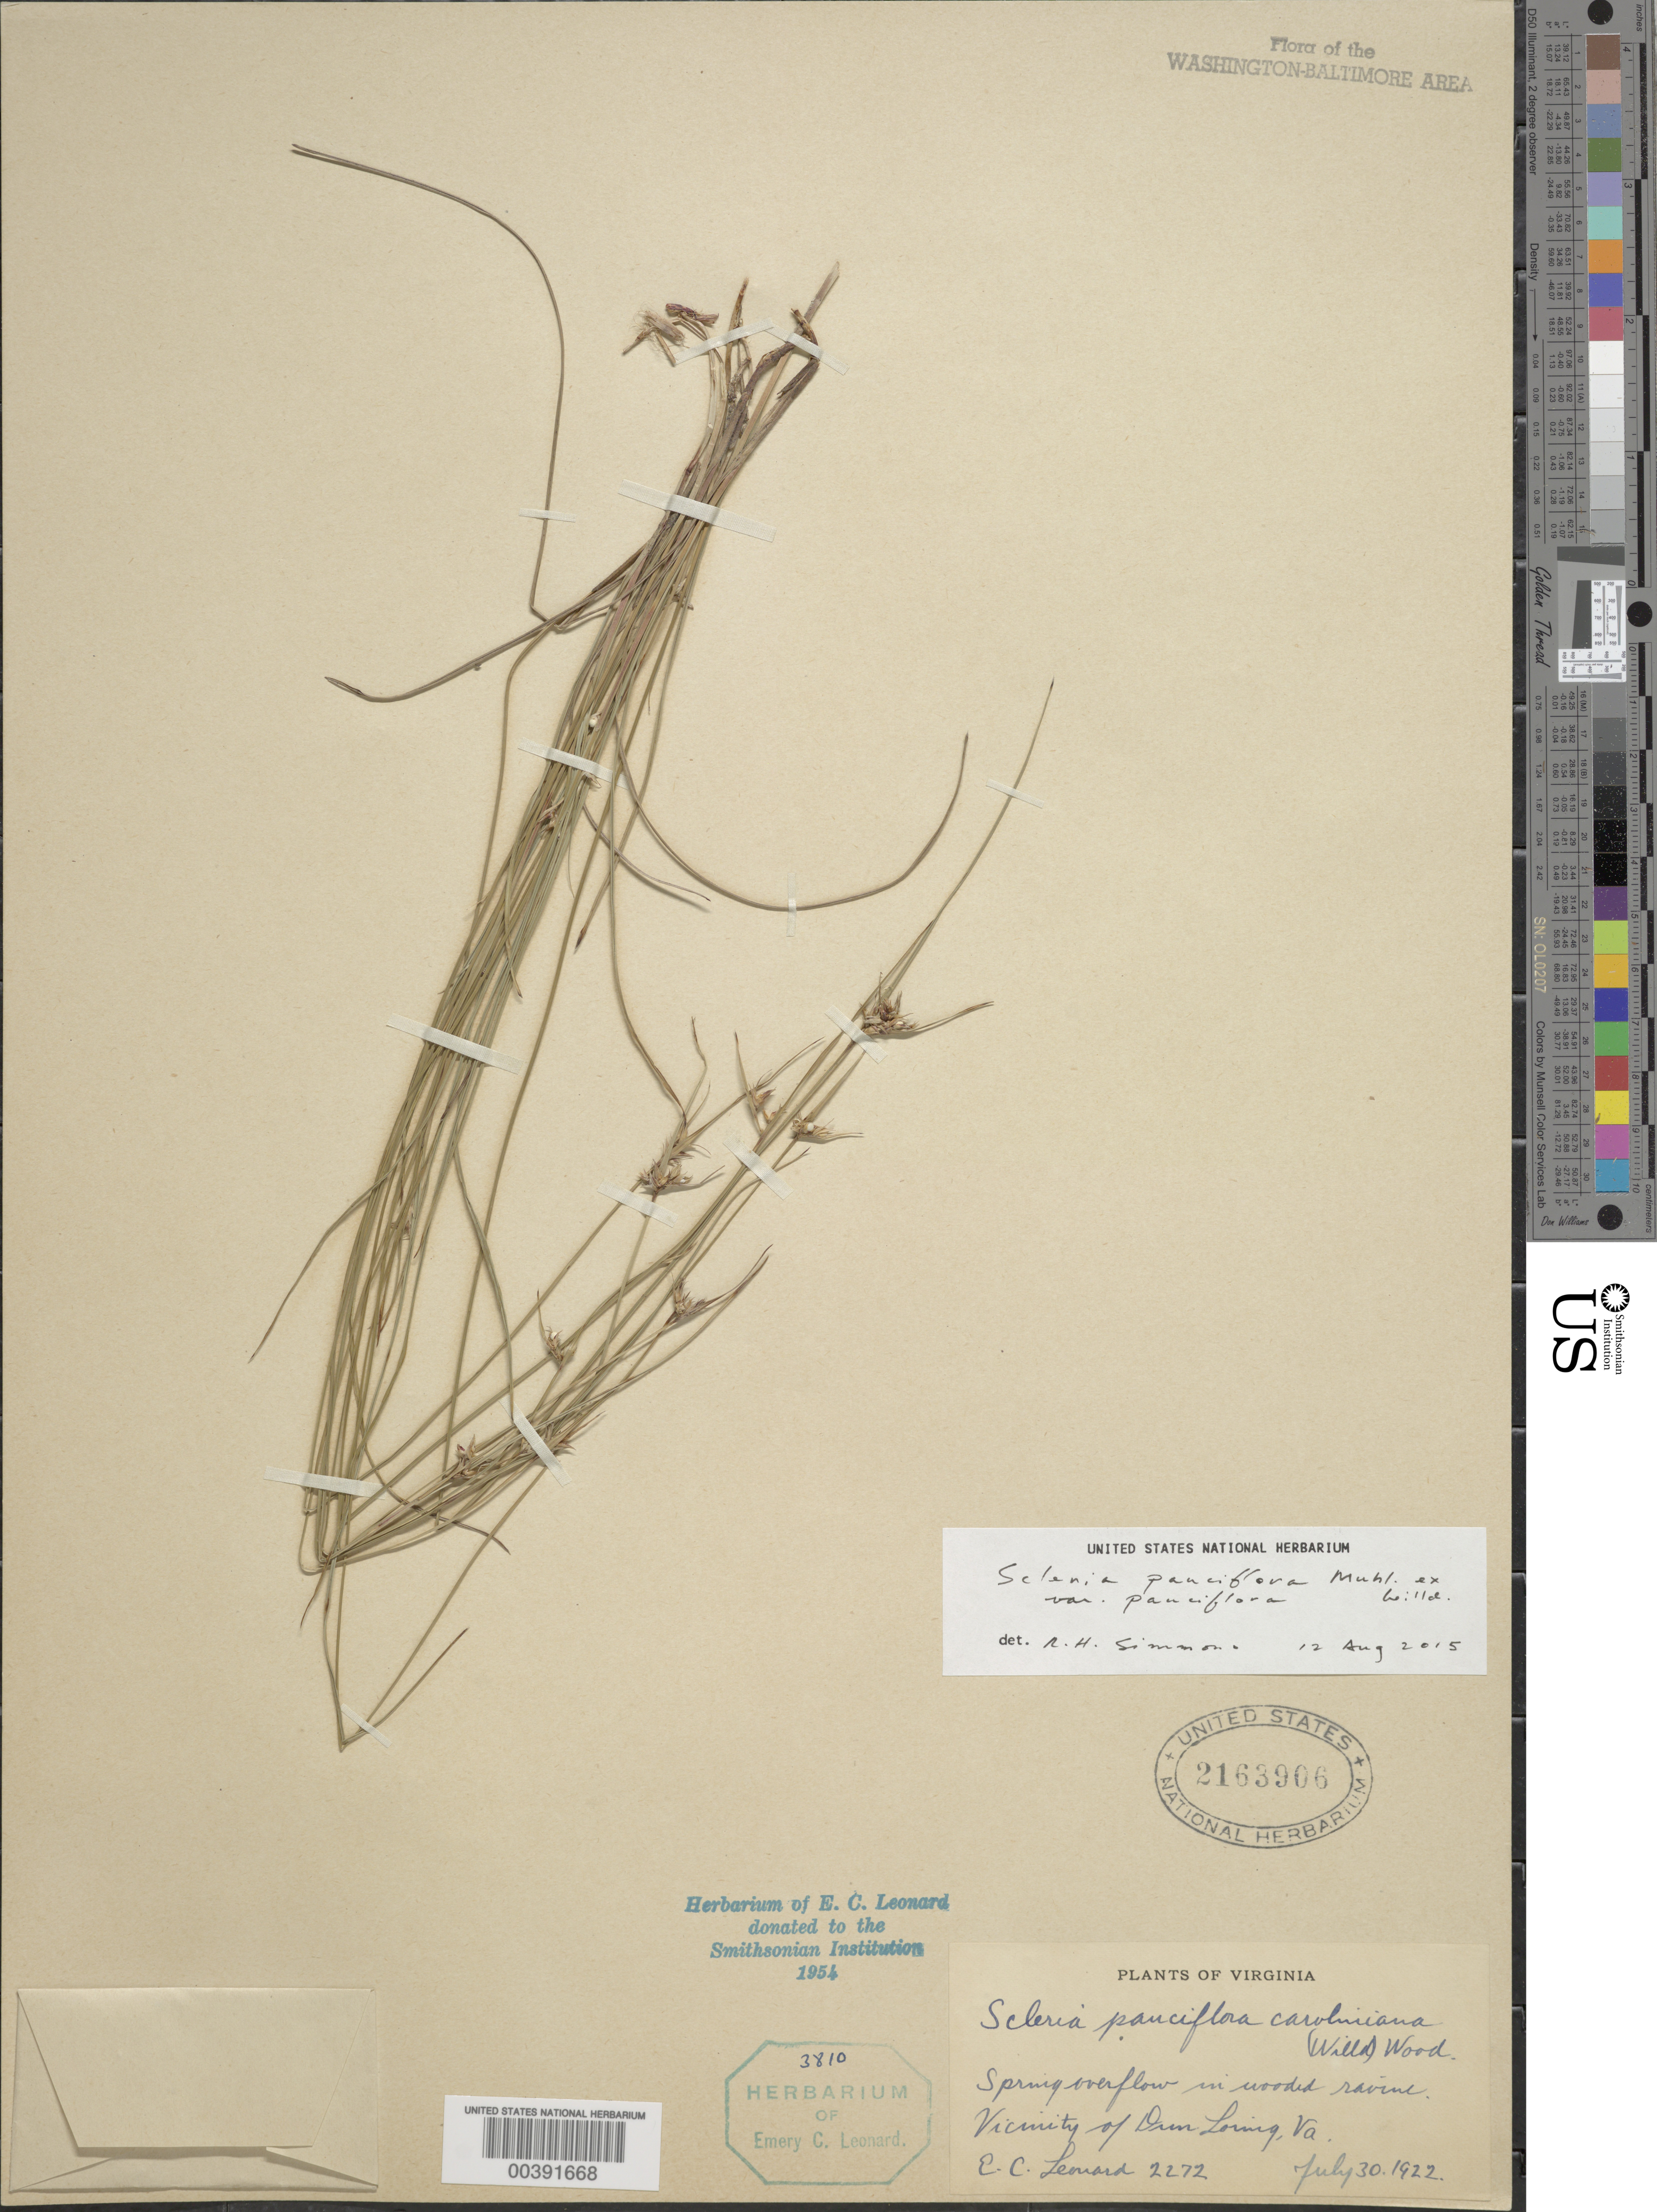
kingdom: Plantae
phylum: Tracheophyta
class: Liliopsida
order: Poales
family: Cyperaceae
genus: Scleria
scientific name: Scleria pauciflora var. pauciflora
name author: Muhl. ex Willd.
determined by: Simmons, R. H., (UNITED STATES)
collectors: E. C. Leonard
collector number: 2272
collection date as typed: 30 Jul 1922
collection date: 1922-07-30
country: United States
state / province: Virginia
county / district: Fairfax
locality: Dun Loring vicinity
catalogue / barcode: US 2163906